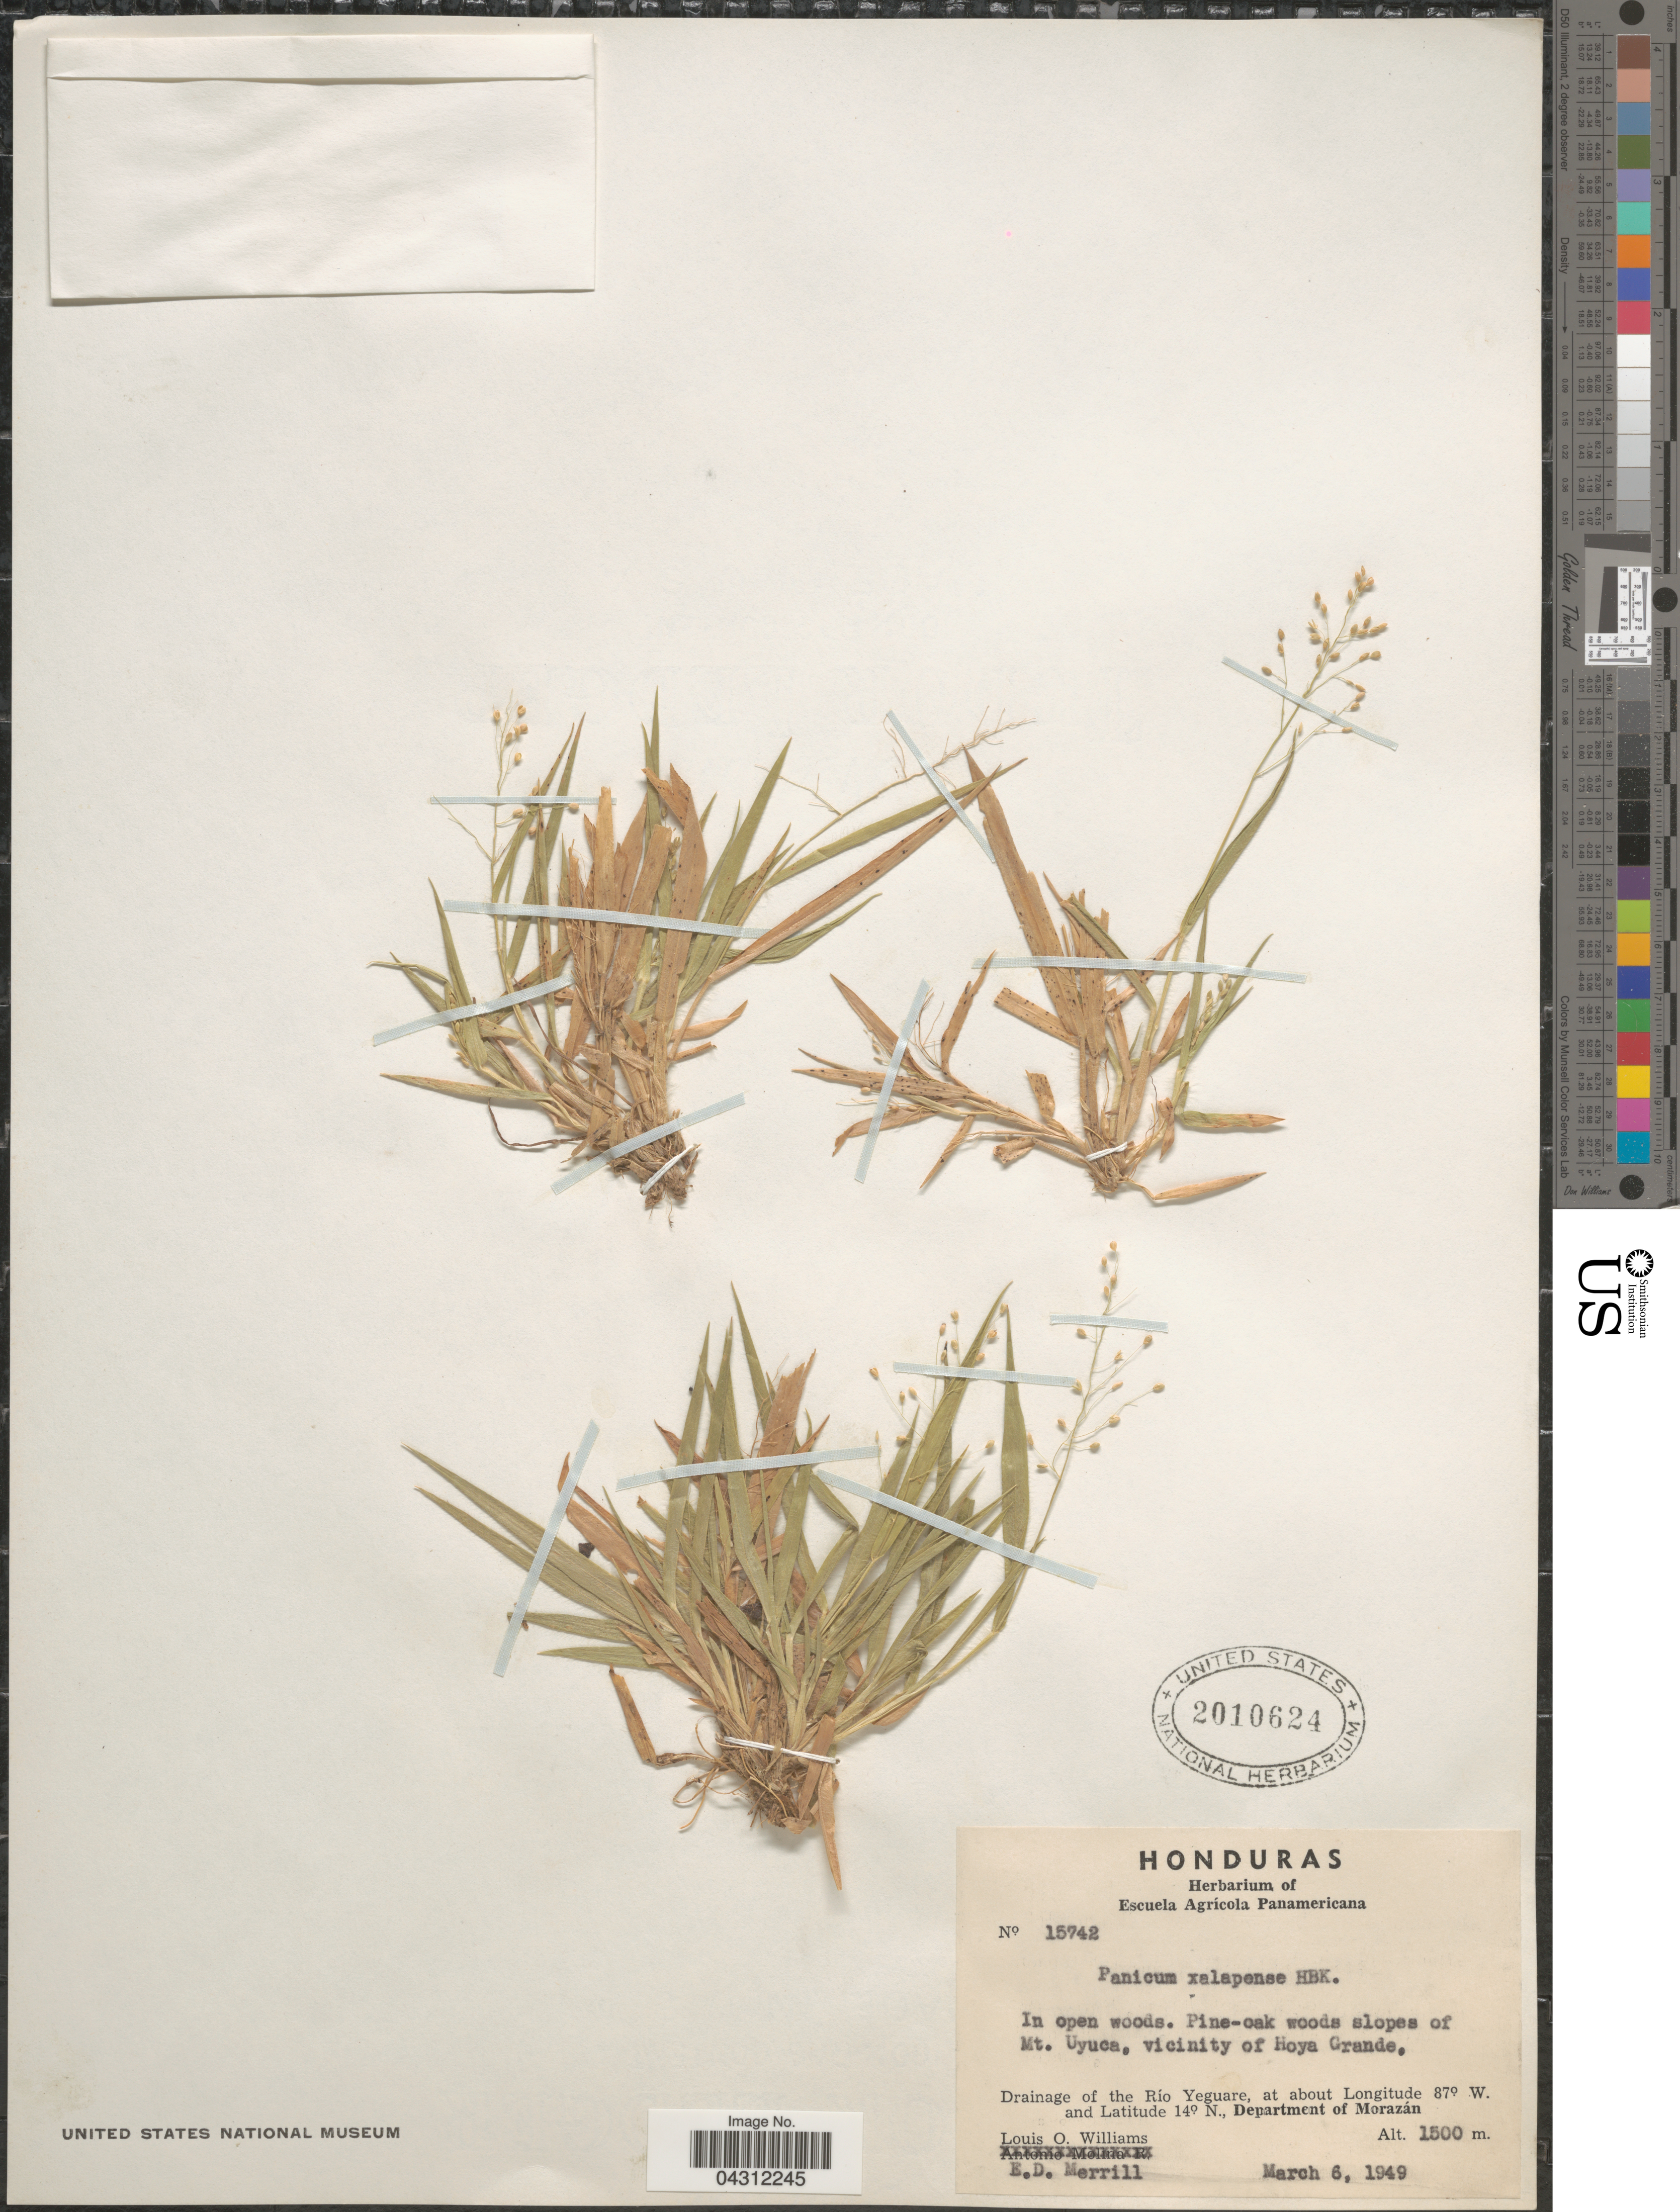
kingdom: Plantae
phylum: Tracheophyta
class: Liliopsida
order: Poales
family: Poaceae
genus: Dichanthelium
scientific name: Dichanthelium laxiflorum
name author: (Lam.) Gould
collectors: L. O. Williams & E. D. Merrill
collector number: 15742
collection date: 1949-03-06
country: Honduras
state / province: Fco. Morazán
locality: In open woods. Pine-oak woods slopes of Mt. Uyuca, vicinity of Hoya Grande. Drainage of the Río Yeguare, Department of Morazán.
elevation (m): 1500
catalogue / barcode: US 2010624